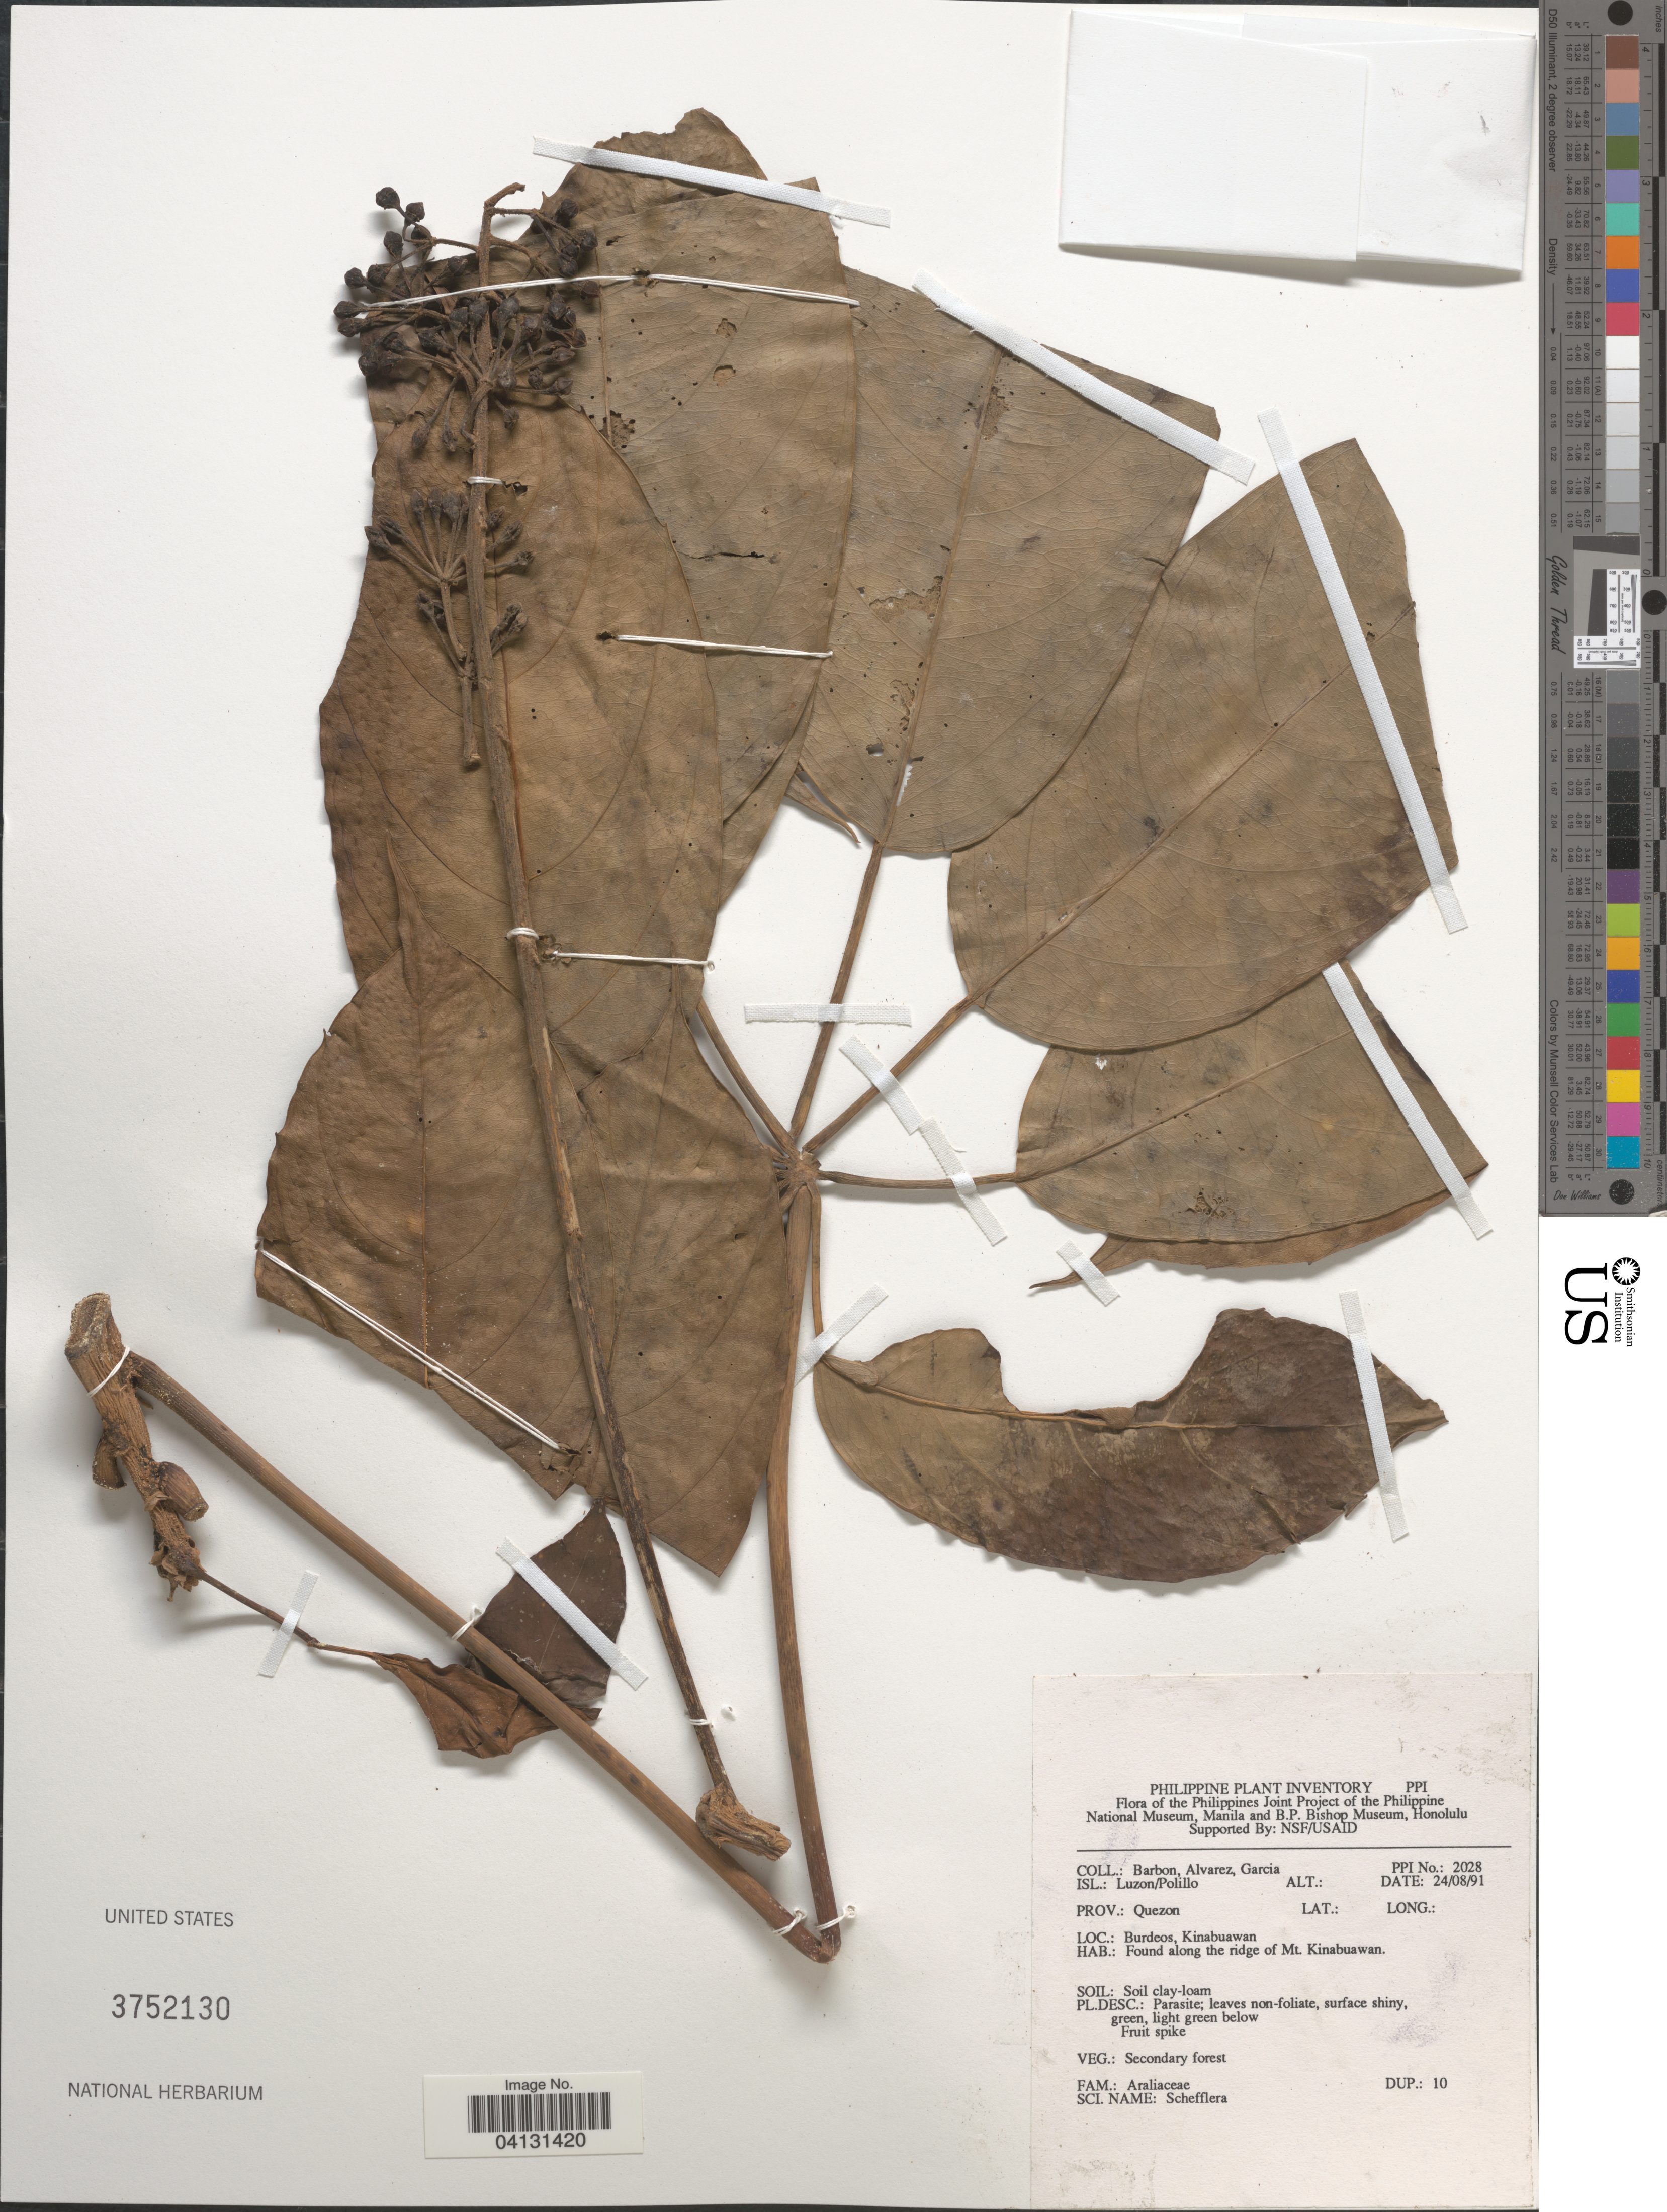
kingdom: Plantae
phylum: Tracheophyta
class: Magnoliopsida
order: Apiales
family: Araliaceae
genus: Schefflera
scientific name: Schefflera sp.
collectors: Barbon, -- Alvarez & H. Garcia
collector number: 2028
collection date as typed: Transcribed d/m/y: 24/8/91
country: Philippines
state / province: Calabarzon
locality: Isl.: Luzon/Polillo. Prov.: Quezon. Burdeos, Kinabuawan. Found along the ridge of Mt. Kinabuawan.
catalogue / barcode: US 3752130